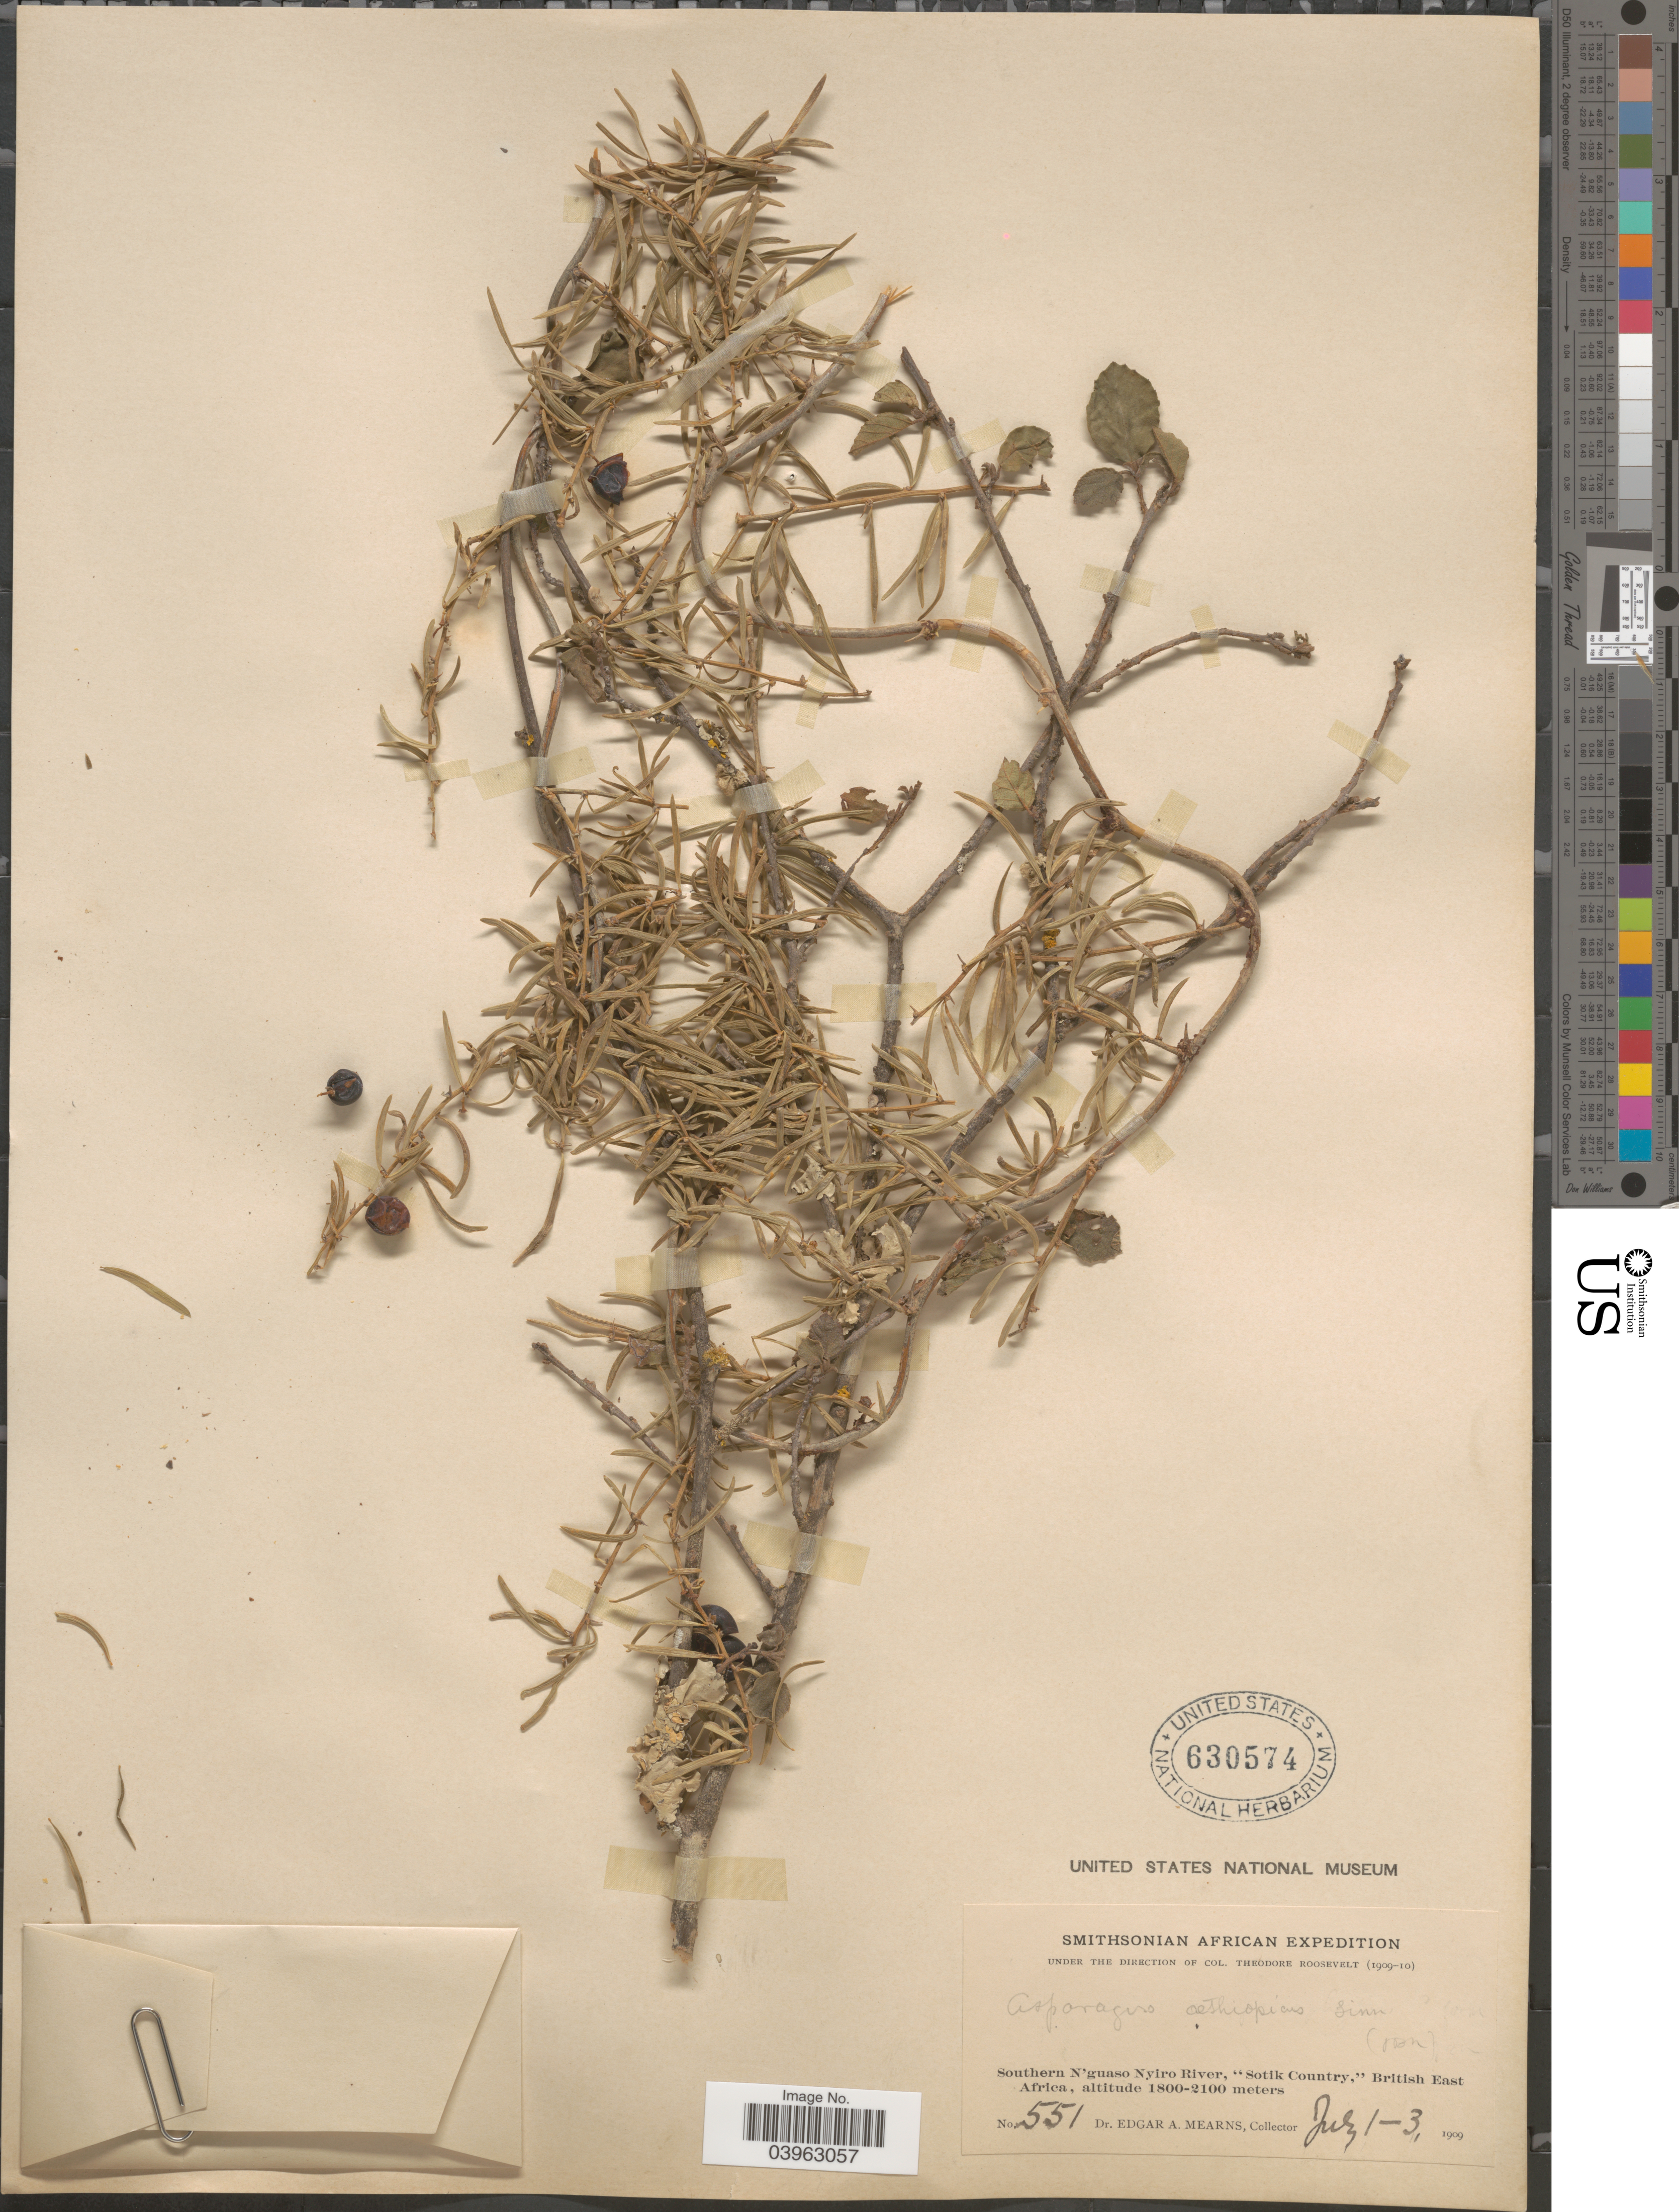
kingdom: Plantae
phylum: Tracheophyta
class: Liliopsida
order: Asparagales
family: Asparagaceae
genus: Asparagus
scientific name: Asparagus aethiopicus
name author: L.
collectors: E. A. Mearns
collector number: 551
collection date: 1909-07-01/1909-07-03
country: Kenya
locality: Southern N'guaso Nyiro River, "Sotik Country," British East Africa.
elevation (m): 1800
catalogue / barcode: US 630574